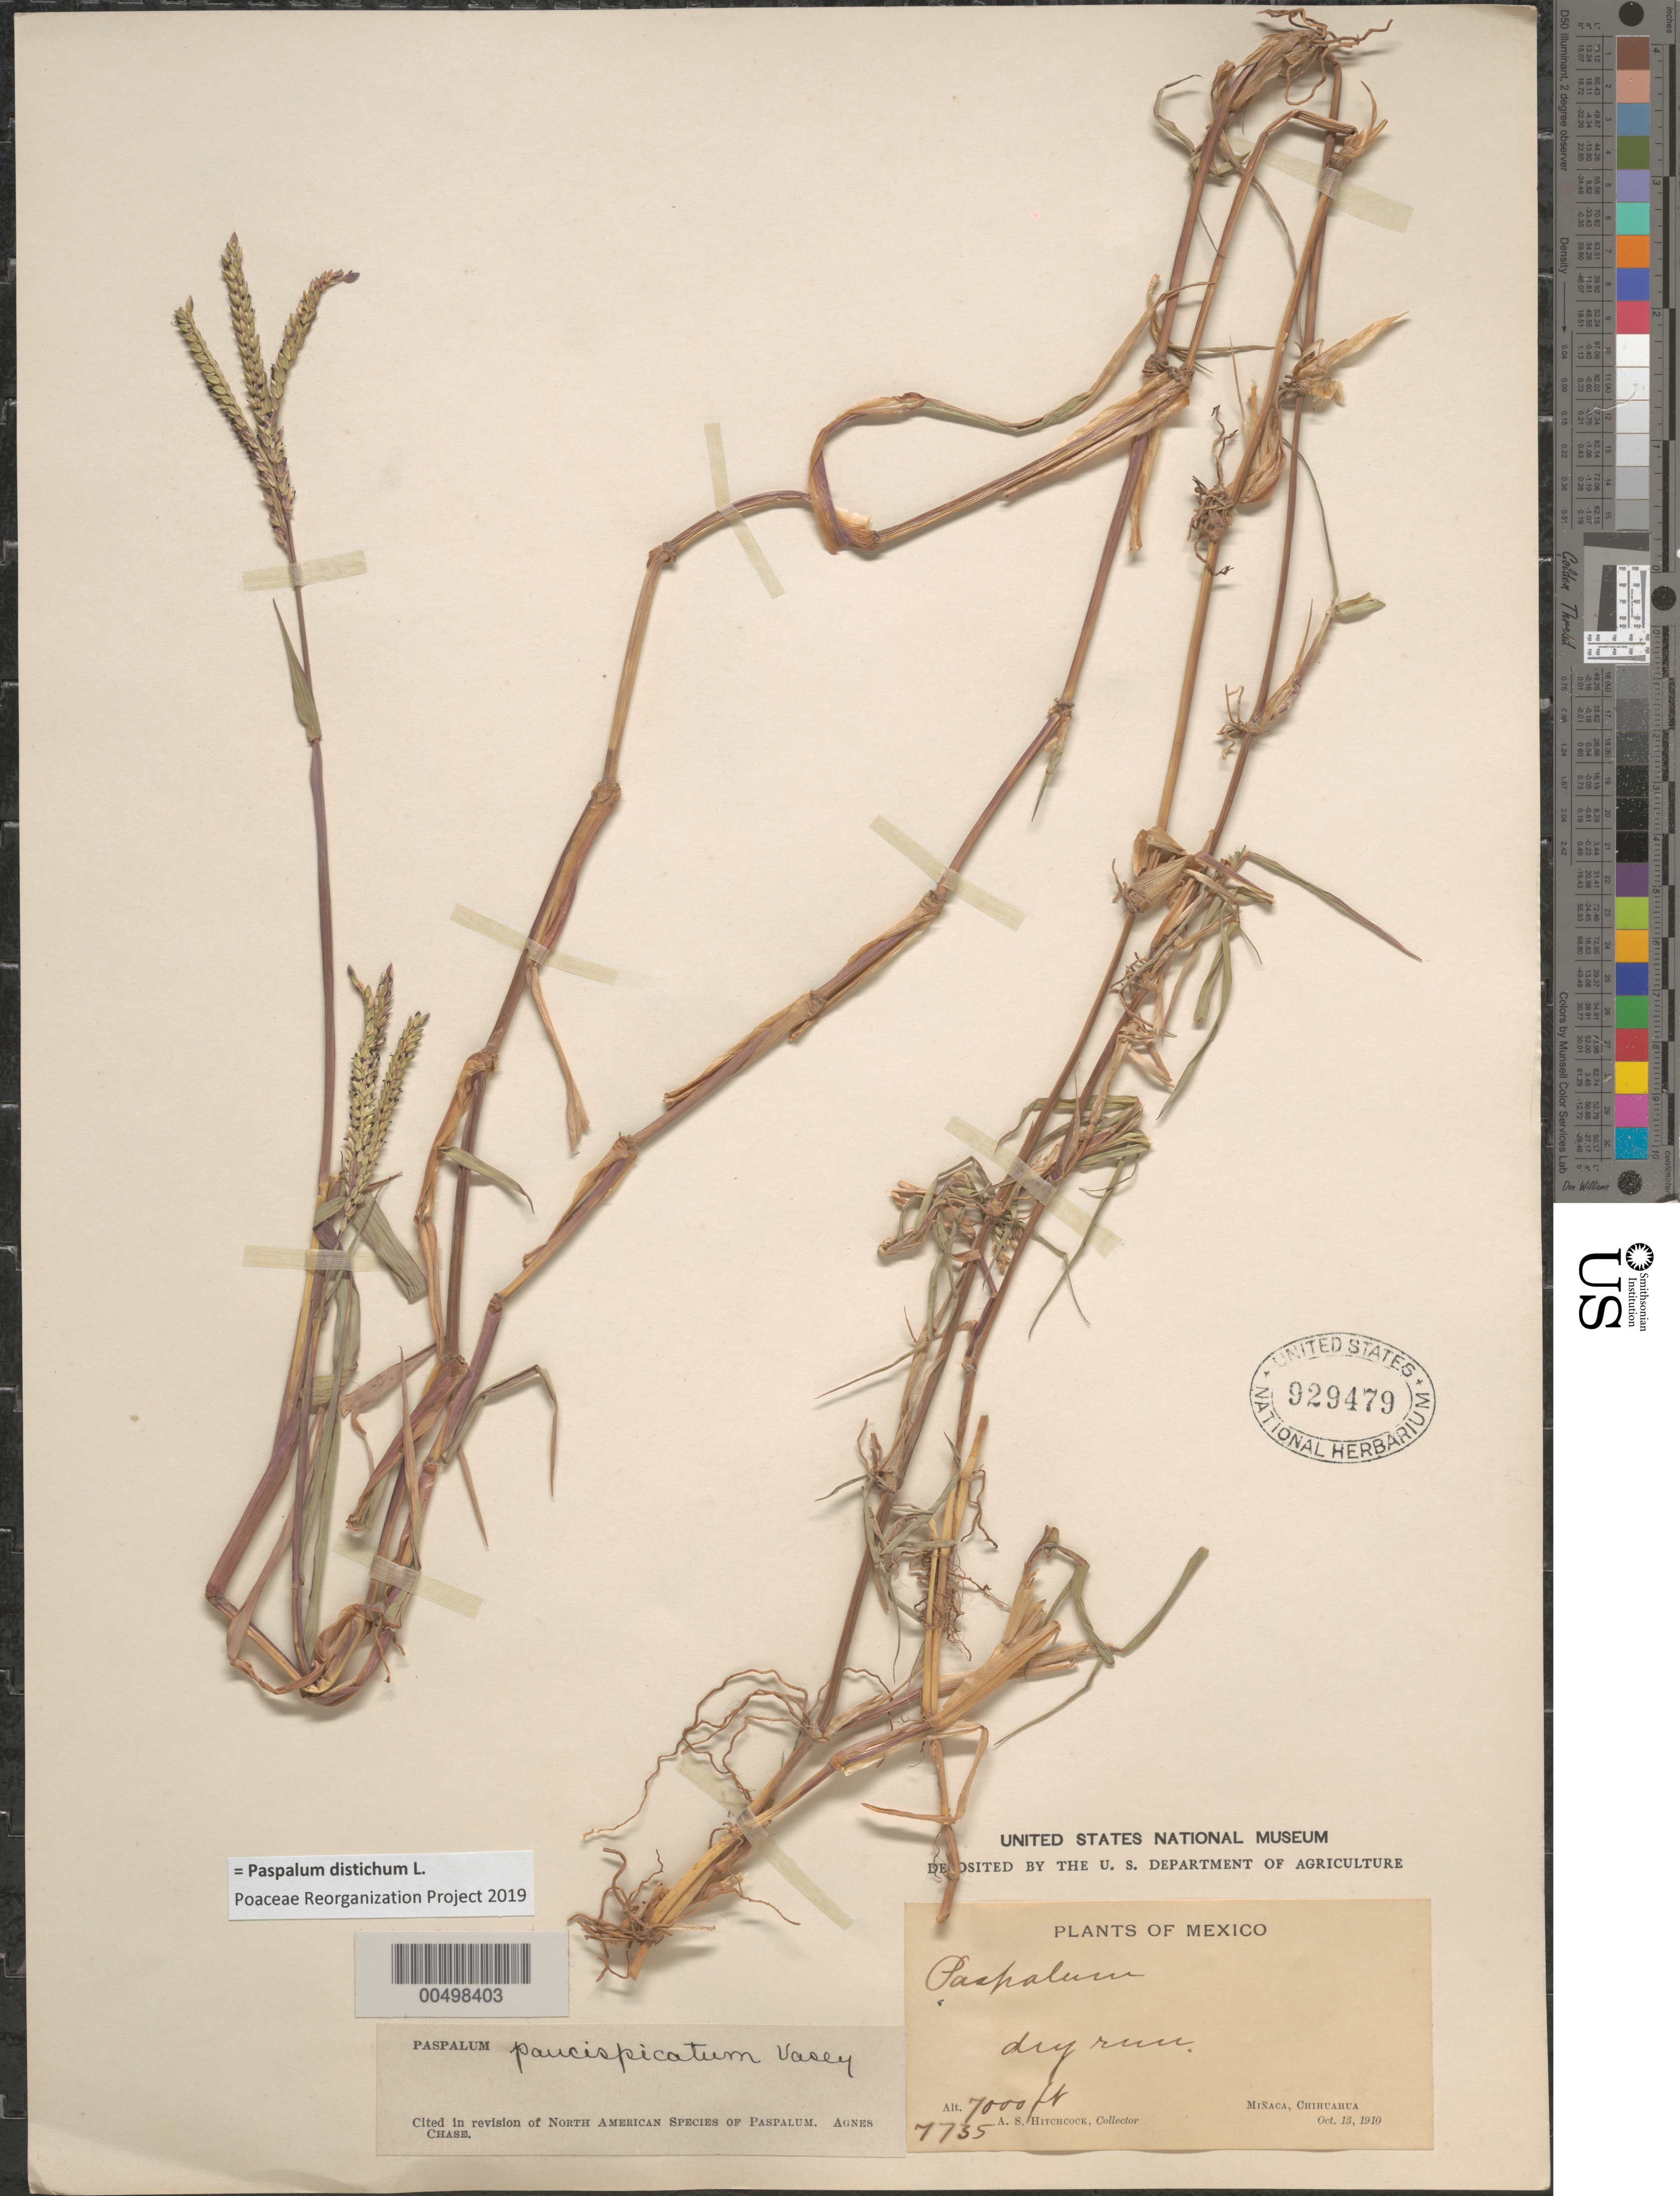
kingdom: Plantae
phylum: Tracheophyta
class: Liliopsida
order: Poales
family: Poaceae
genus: Paspalum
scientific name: Paspalum paucispicatum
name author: Vasey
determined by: Chase, [M.] Agnes, (US)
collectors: A. S. Hitchcock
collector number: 7735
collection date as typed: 13 Oct 1910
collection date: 1910-10-13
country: Mexico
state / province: Chihuahua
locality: Miñaca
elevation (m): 2134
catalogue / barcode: US 929479